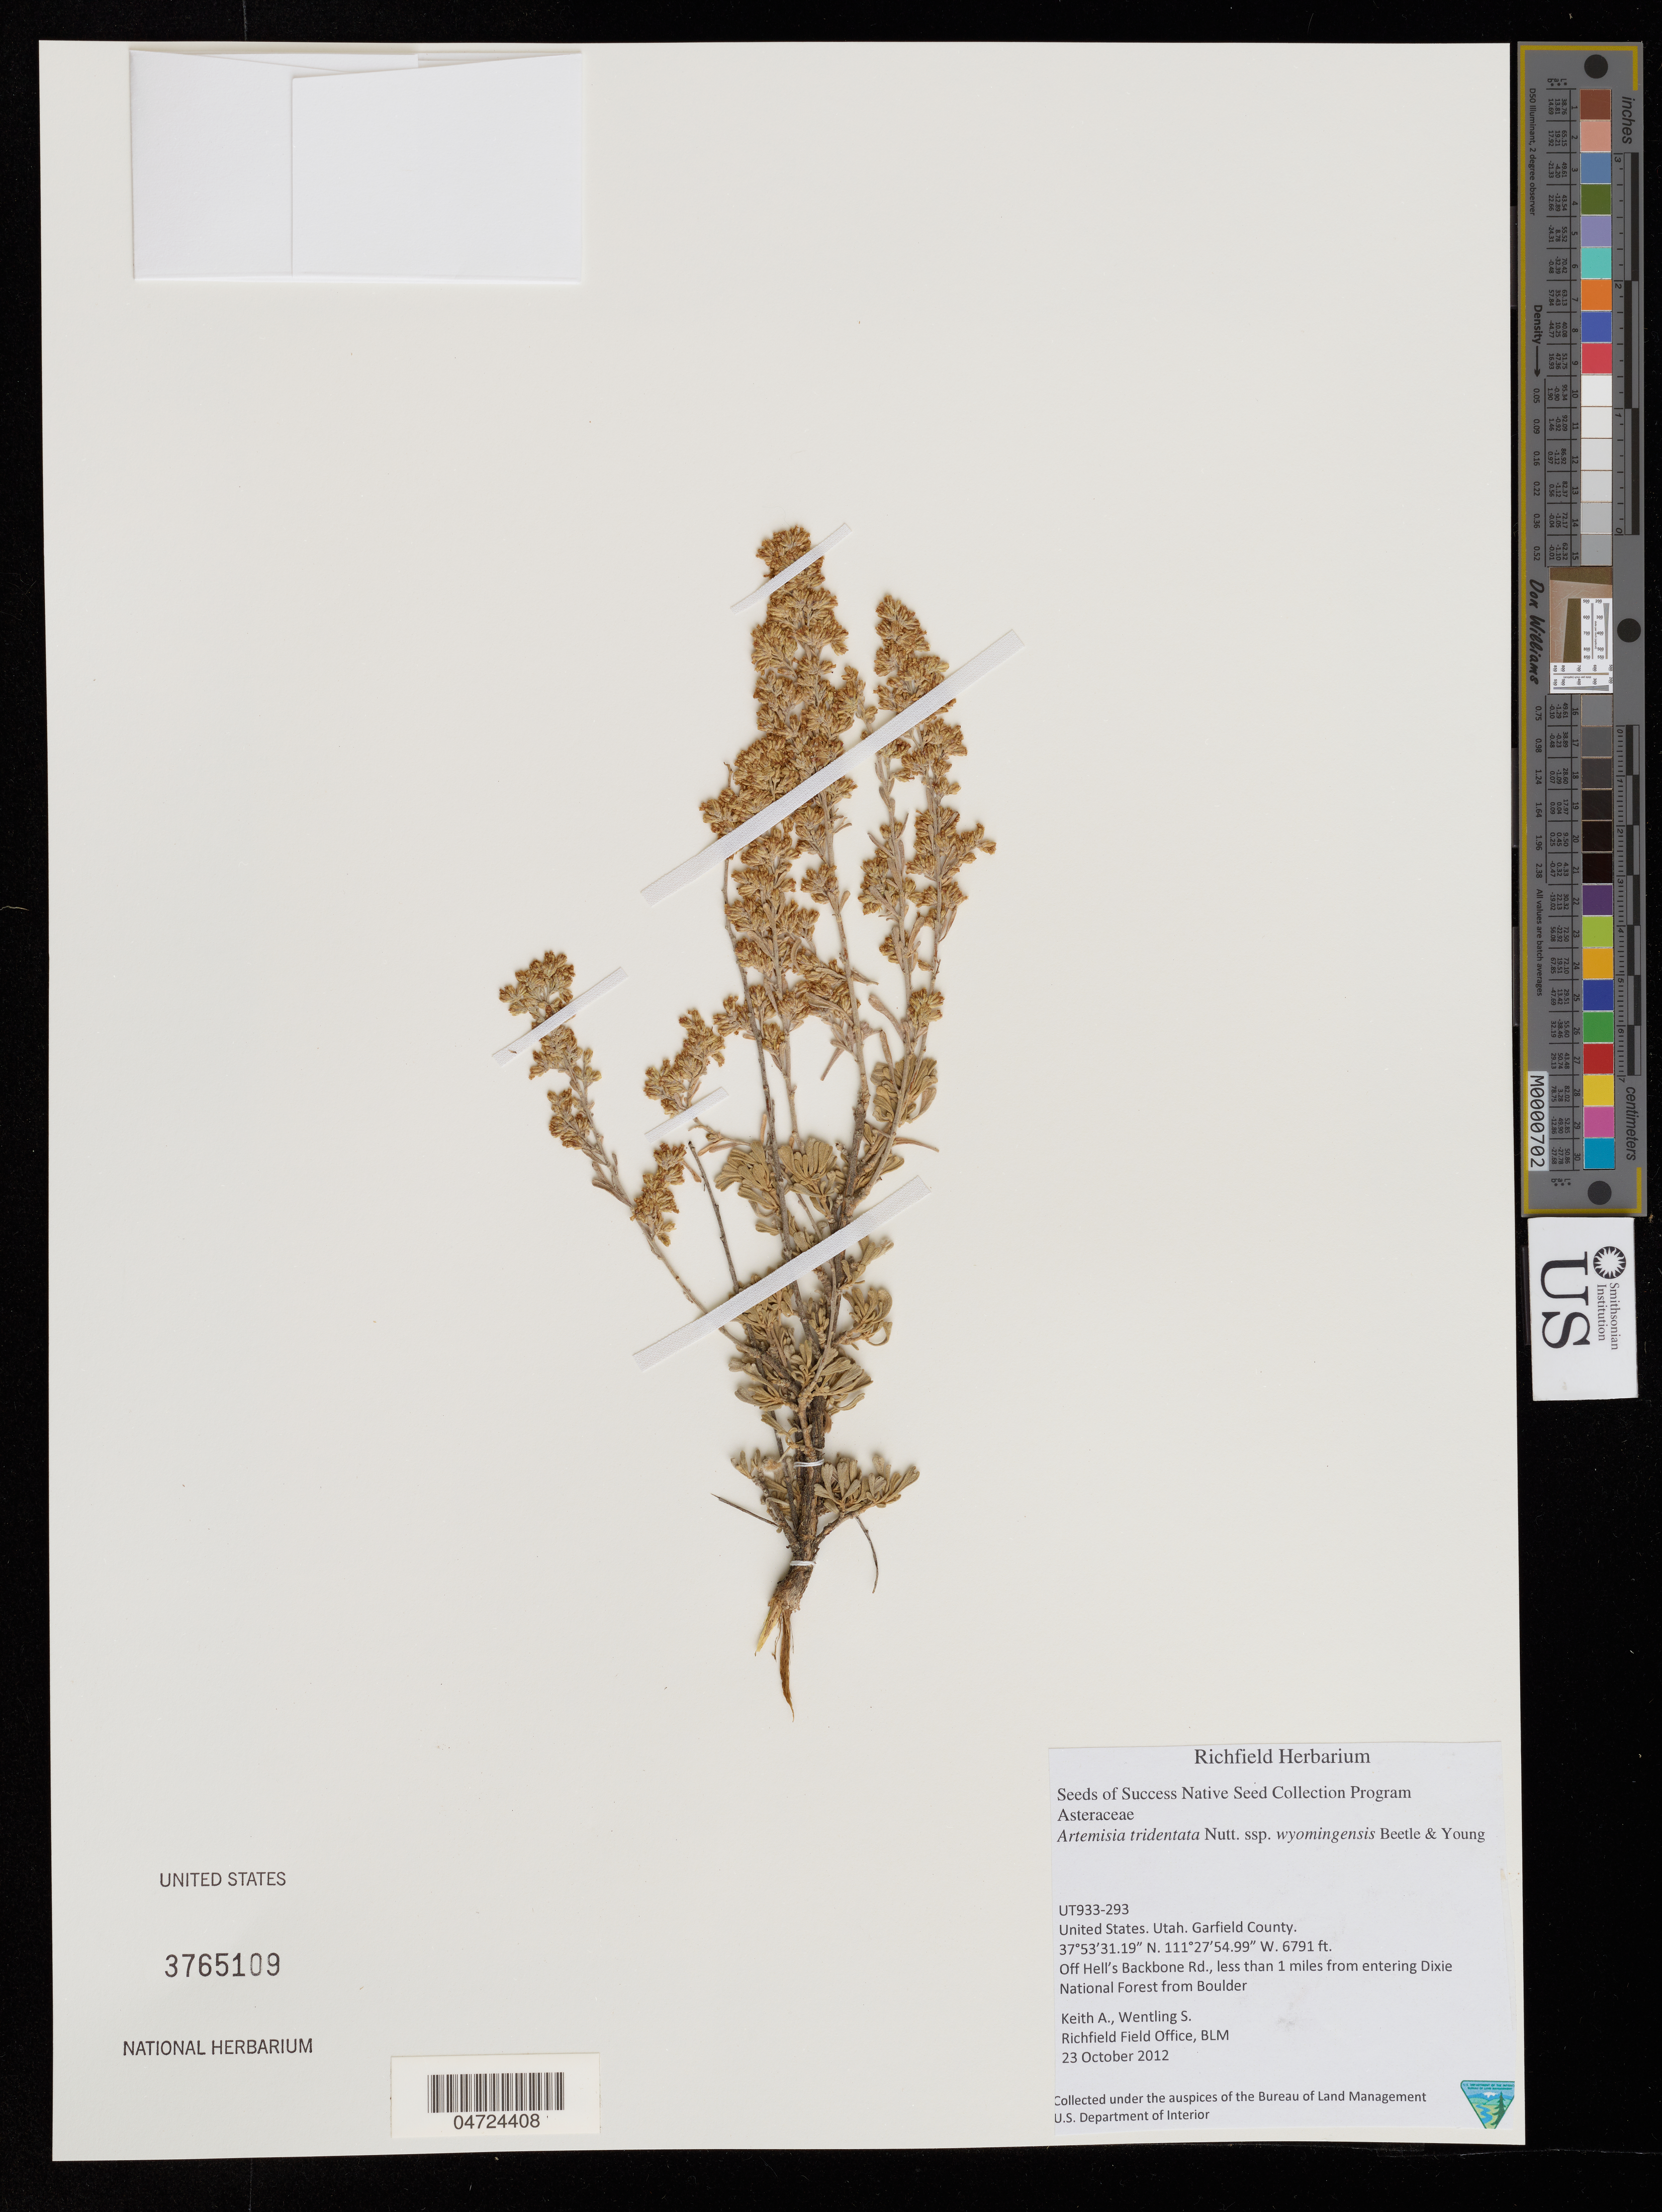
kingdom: Plantae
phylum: Tracheophyta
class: Magnoliopsida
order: Asterales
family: Asteraceae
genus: Artemisia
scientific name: Artemisia tridentata subsp. wyomingensis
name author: (Beetle & A.L. Young) S.L. Welsh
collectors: A. Keith & S. Wentling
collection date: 2012-10-23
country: United States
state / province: Utah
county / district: Garfield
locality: Garfield County. Off Hell's Backbone Rd., less than 1 miles from entering Dixie National Forest from Boulder.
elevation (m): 2070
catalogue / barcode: US 3765109